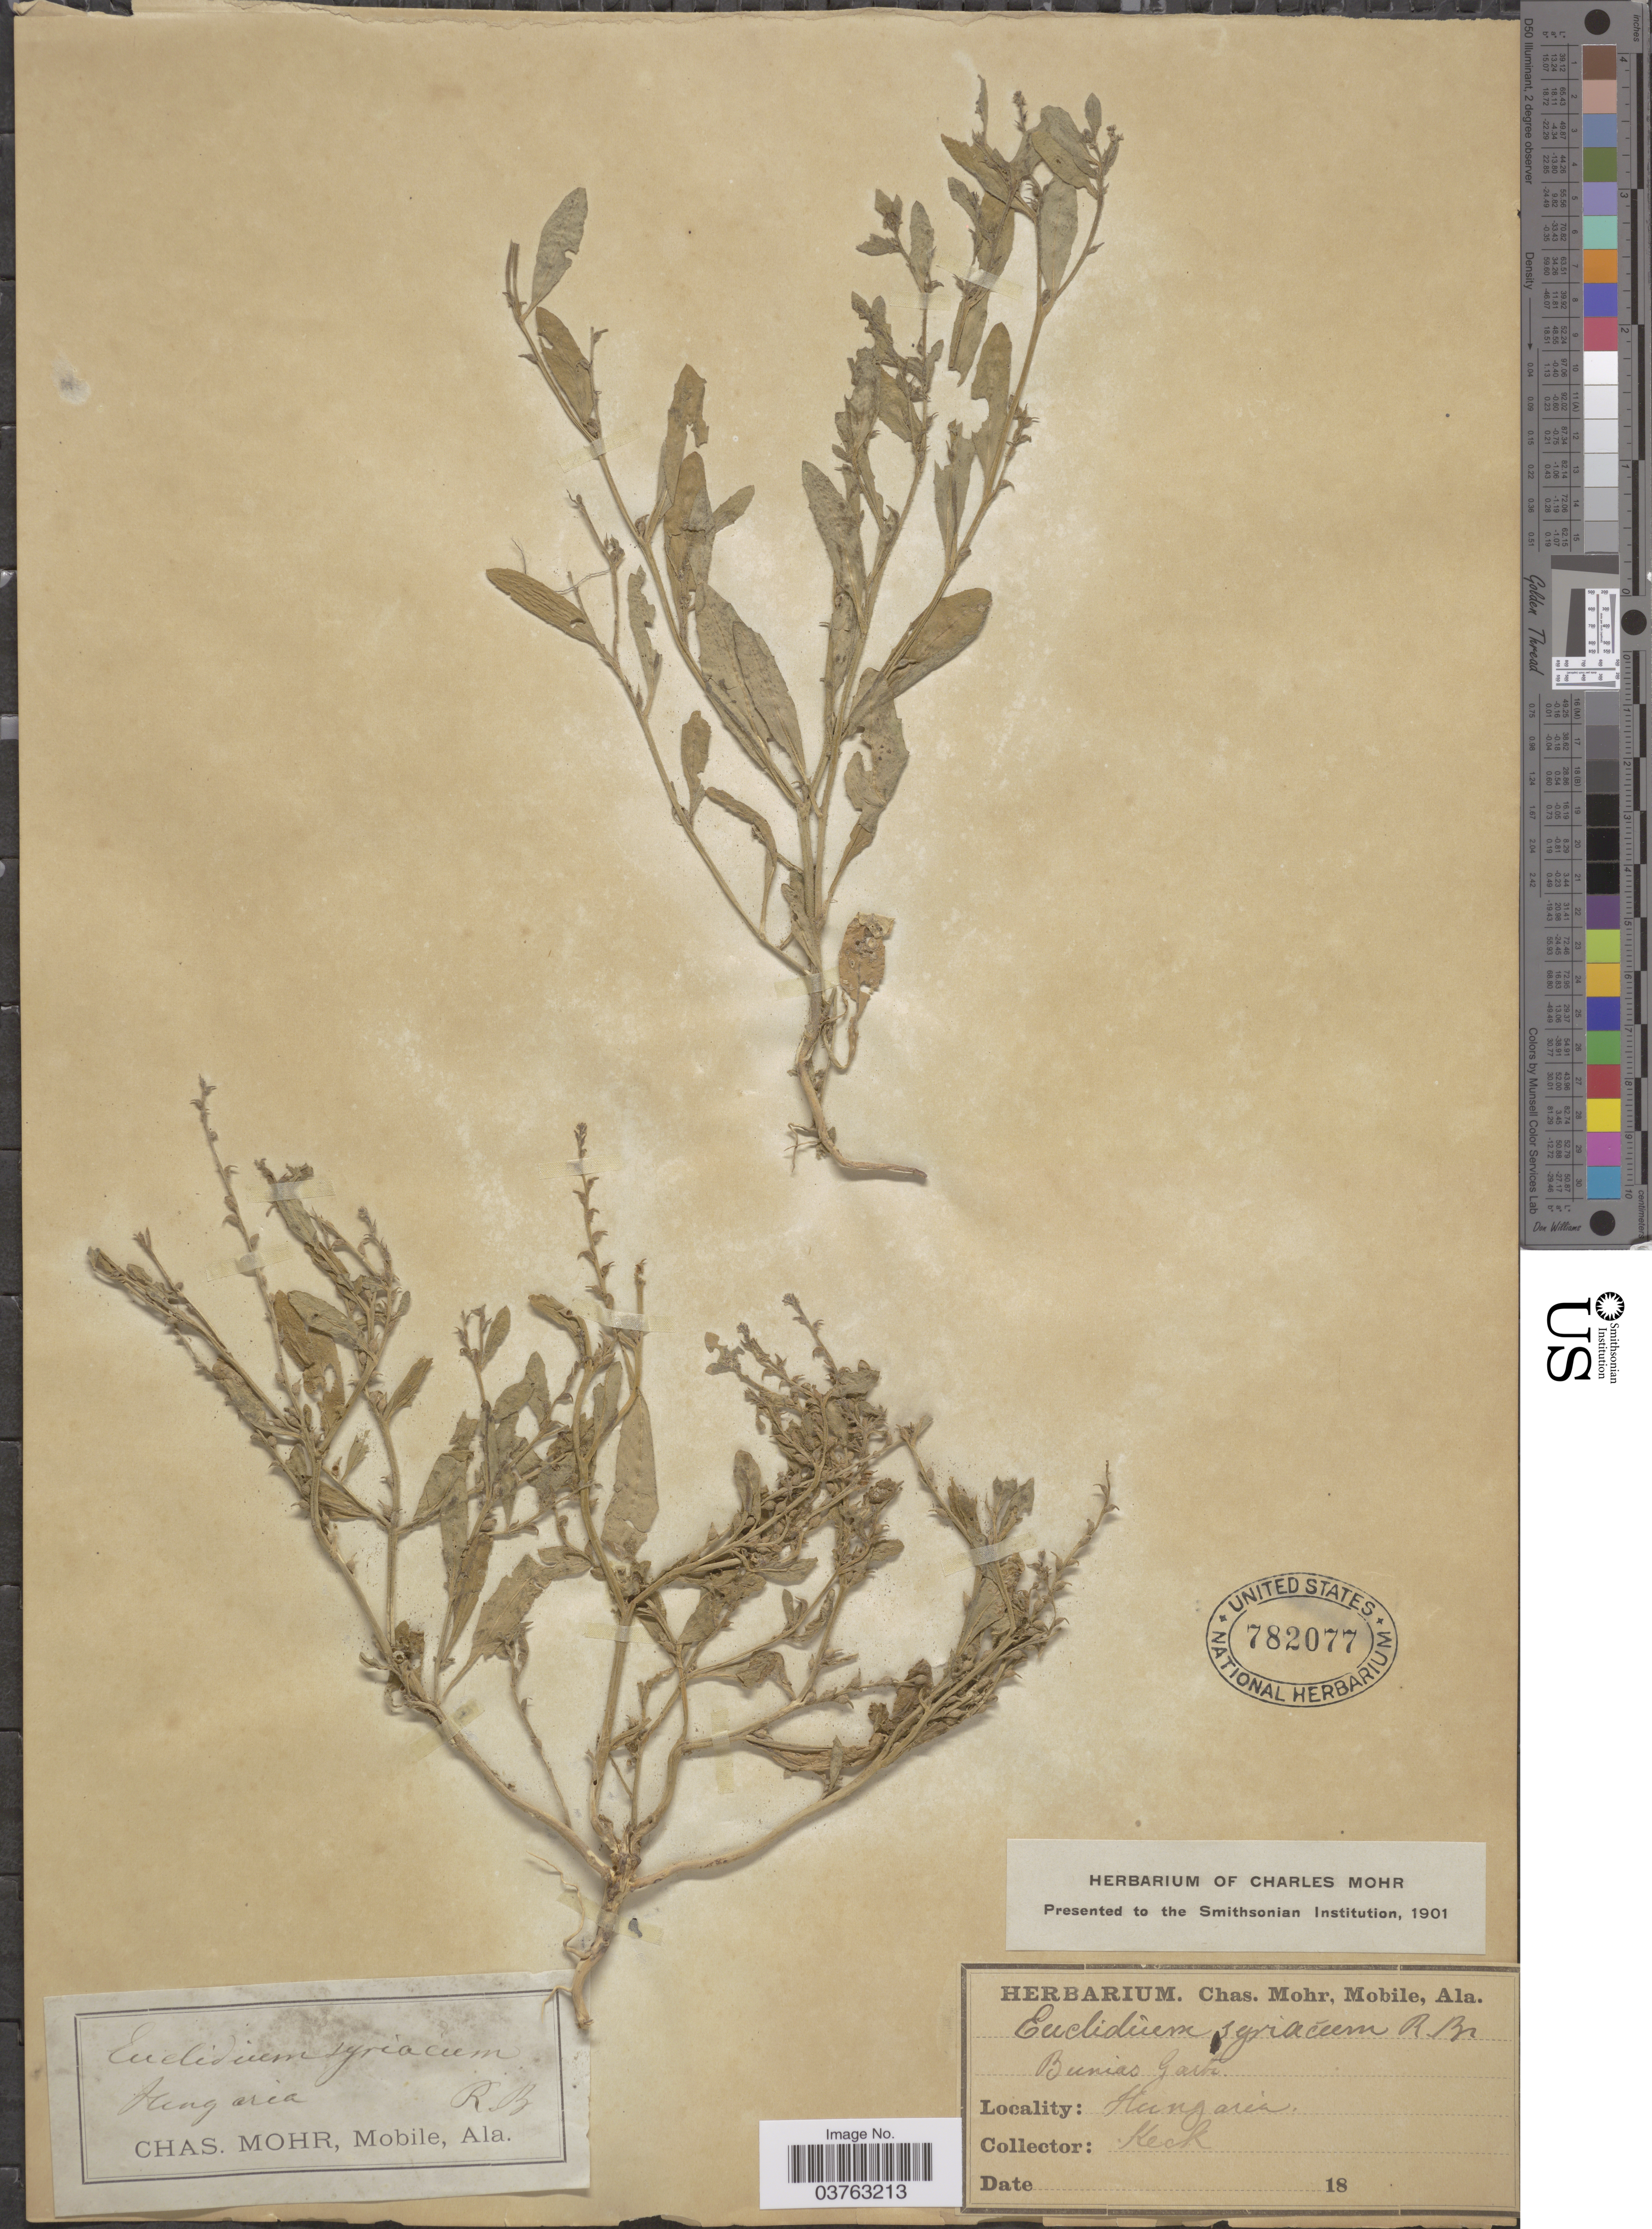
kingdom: Plantae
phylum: Tracheophyta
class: Magnoliopsida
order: Brassicales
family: Brassicaceae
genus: Euclidium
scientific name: Euclidium syriacum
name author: (L.) W.T. Aiton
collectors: -- Keck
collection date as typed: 18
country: Hungary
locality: Hungaria.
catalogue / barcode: US 782077